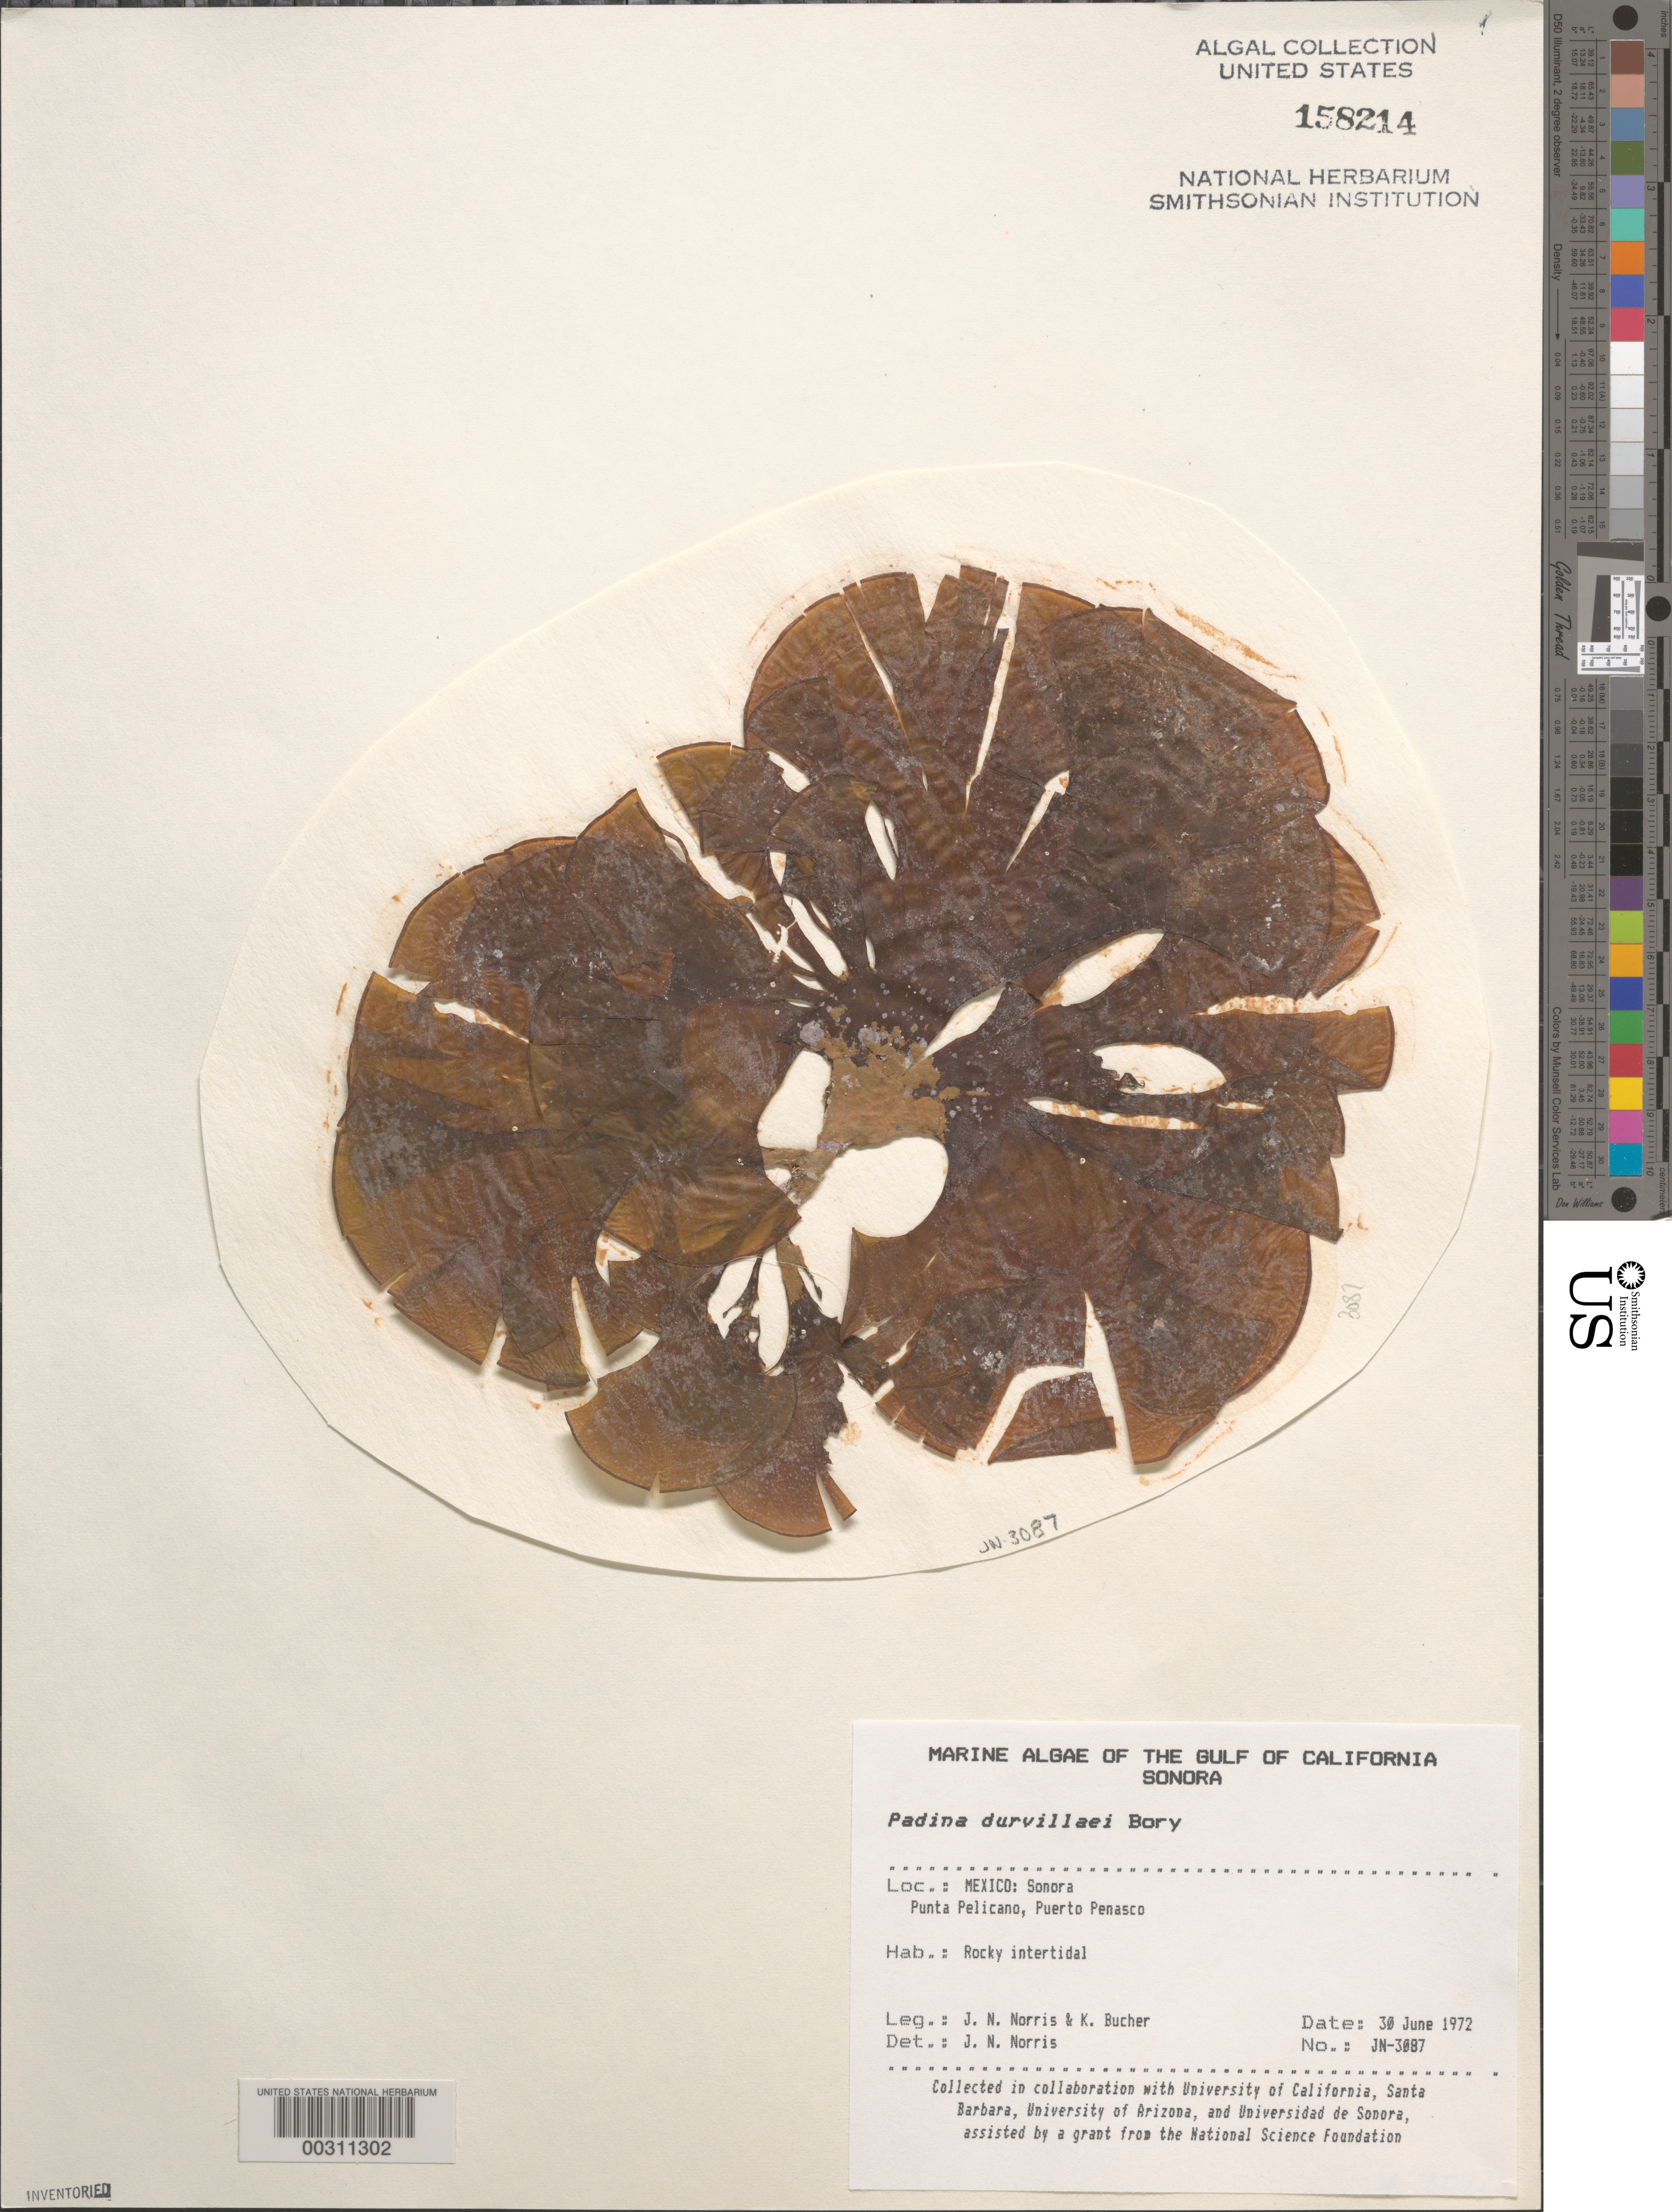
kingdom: Chromista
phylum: Ochrophyta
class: Phaeophyceae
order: Dictyotales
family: Dictyotaceae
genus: Padina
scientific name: Padina durvillaei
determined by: Norris, James N.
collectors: J. N. Norris & K. E. Bucher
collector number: JN-3087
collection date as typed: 30 Jun 1972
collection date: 1972-06-30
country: Mexico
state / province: Sonora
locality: Punta Pelicano, Puerto Penasco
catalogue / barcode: US 158214